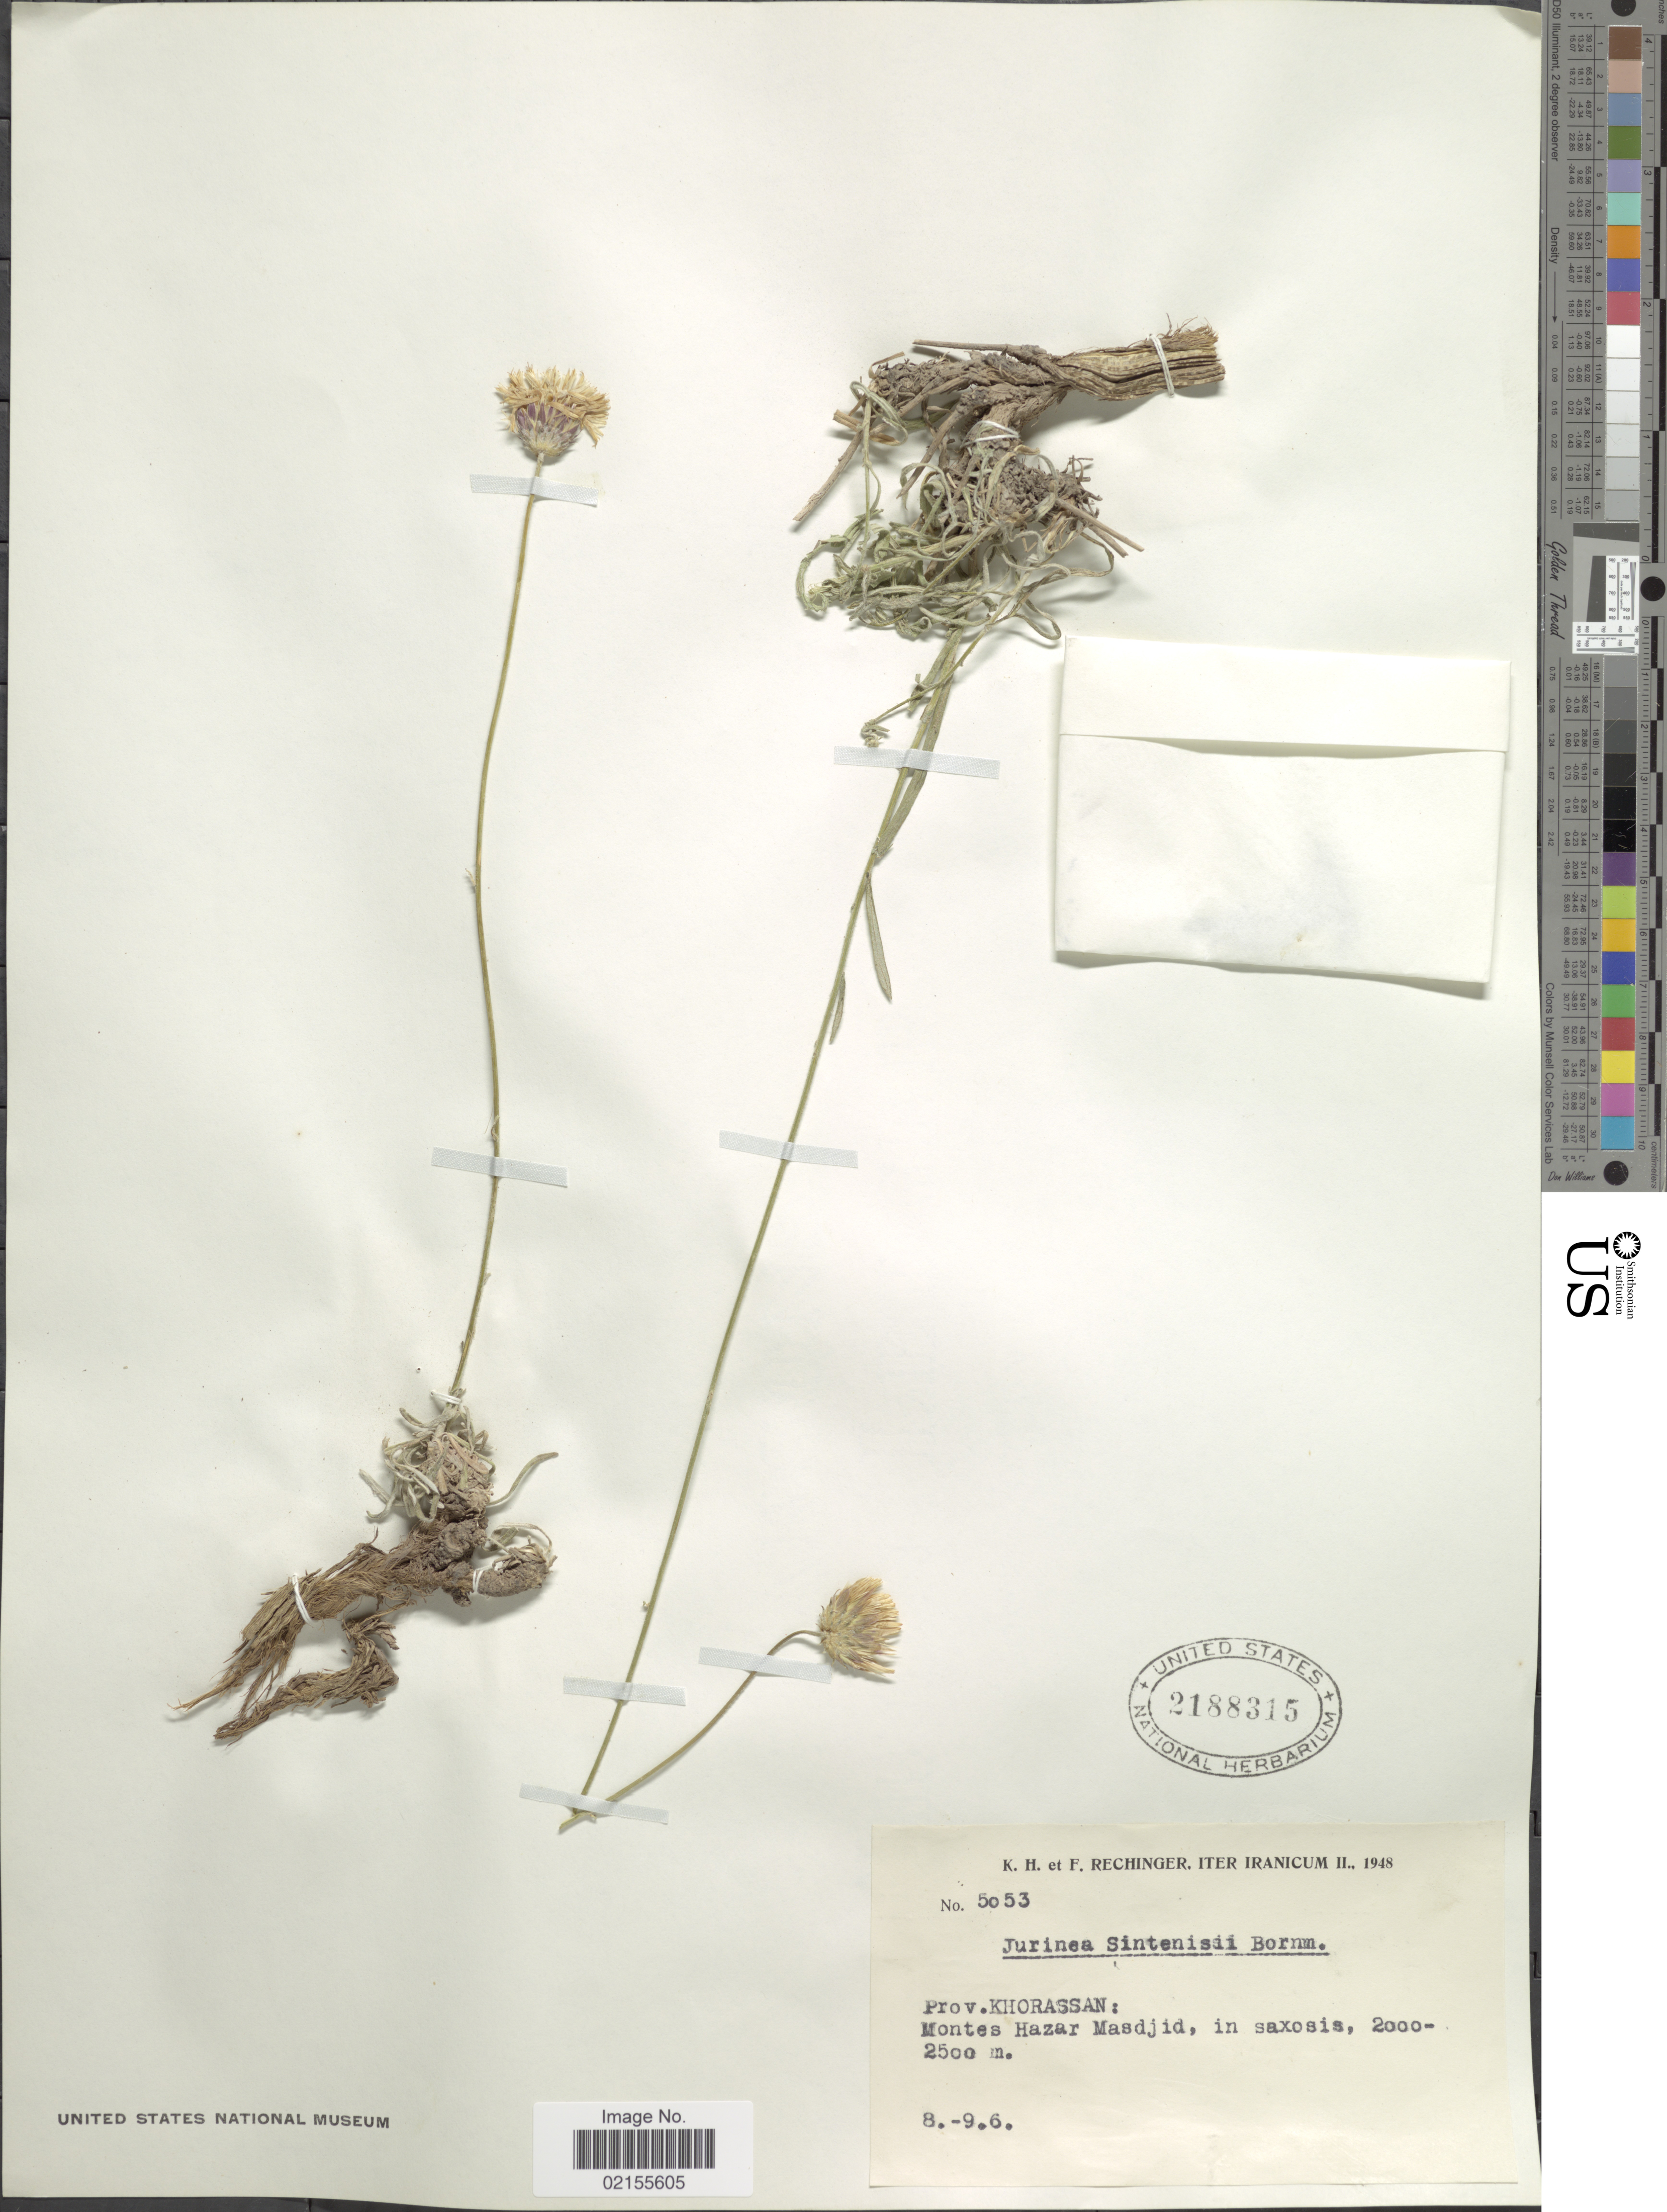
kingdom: Plantae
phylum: Tracheophyta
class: Magnoliopsida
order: Asterales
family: Asteraceae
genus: Jurinea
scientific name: Jurinea sintenisii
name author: Bornm.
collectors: K. H. Rechinger & F. Rechinger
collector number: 5053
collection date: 1948-06-09/1948-08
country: Iran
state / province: Khorasan [obsolete]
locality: Montes Hazar Masdjid, in saxosis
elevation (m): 2000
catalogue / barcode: US 2188315